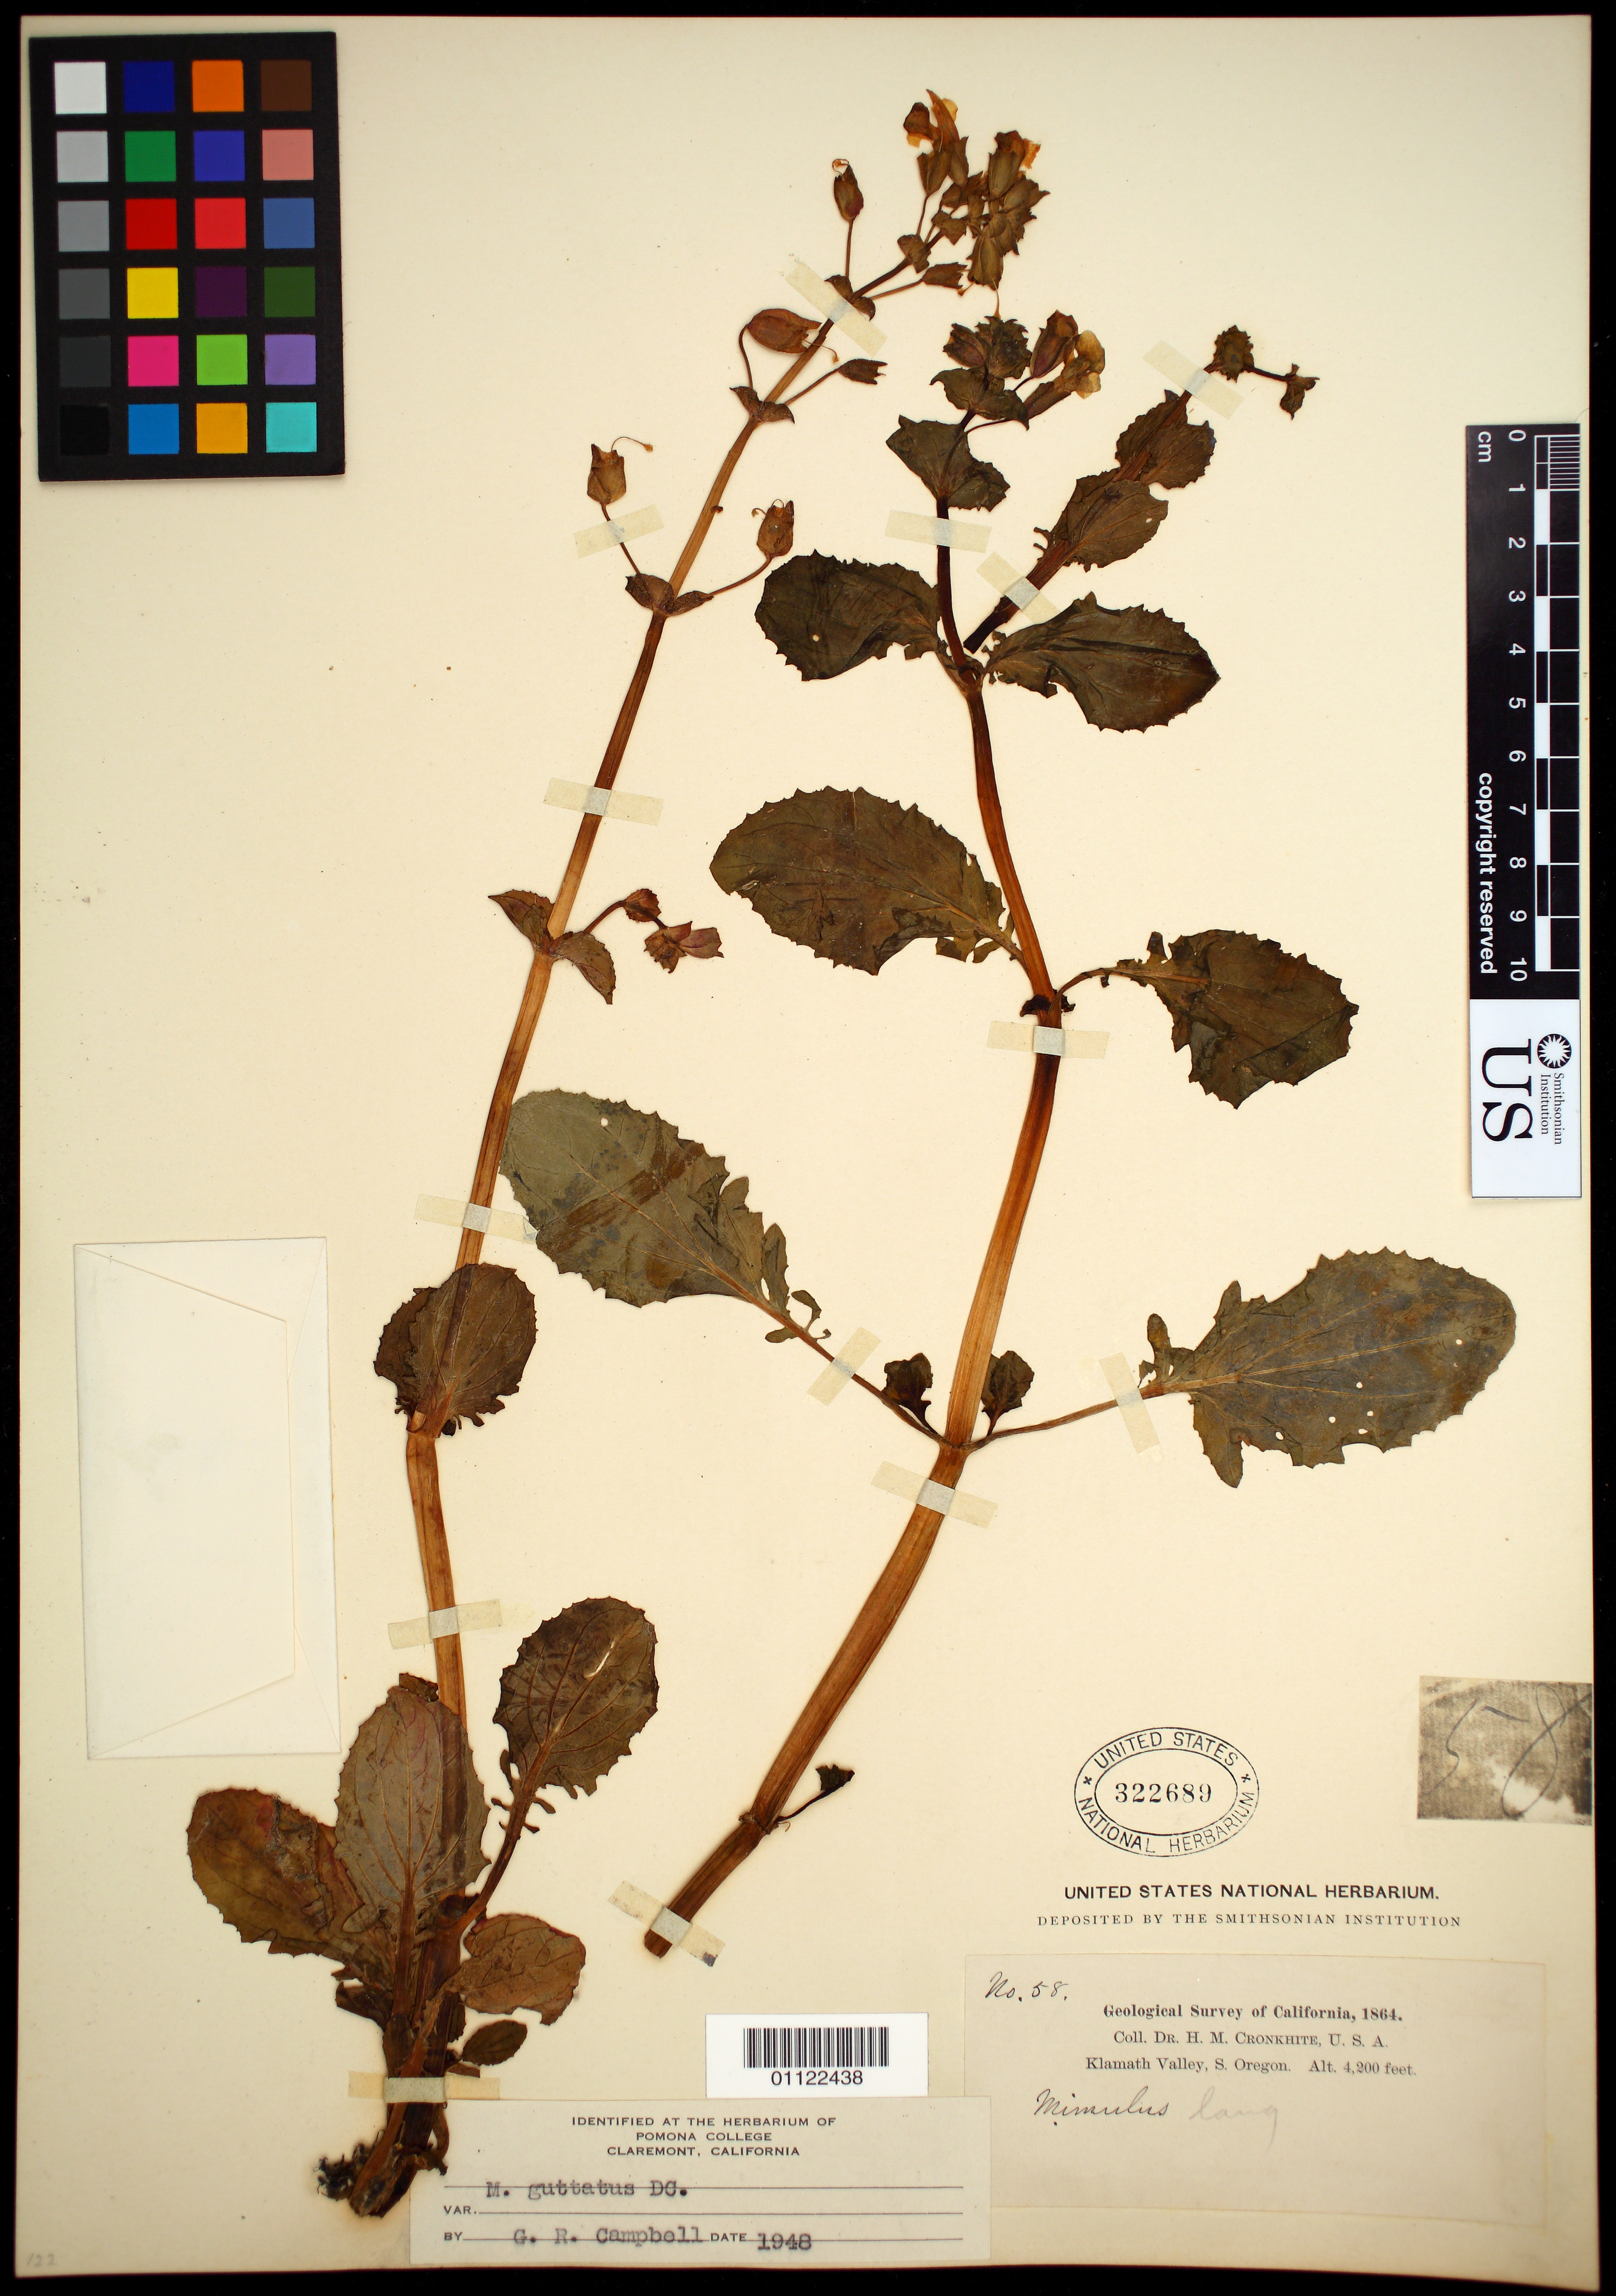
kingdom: Plantae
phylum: Tracheophyta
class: Magnoliopsida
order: Lamiales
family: Phrymaceae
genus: Mimulus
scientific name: Mimulus guttatus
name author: DC.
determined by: Campbell, G. R.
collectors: H. M. Cronkhite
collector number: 58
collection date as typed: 1864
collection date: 1864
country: United States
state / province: Oregon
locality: Klamath Valley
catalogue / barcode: US 322689